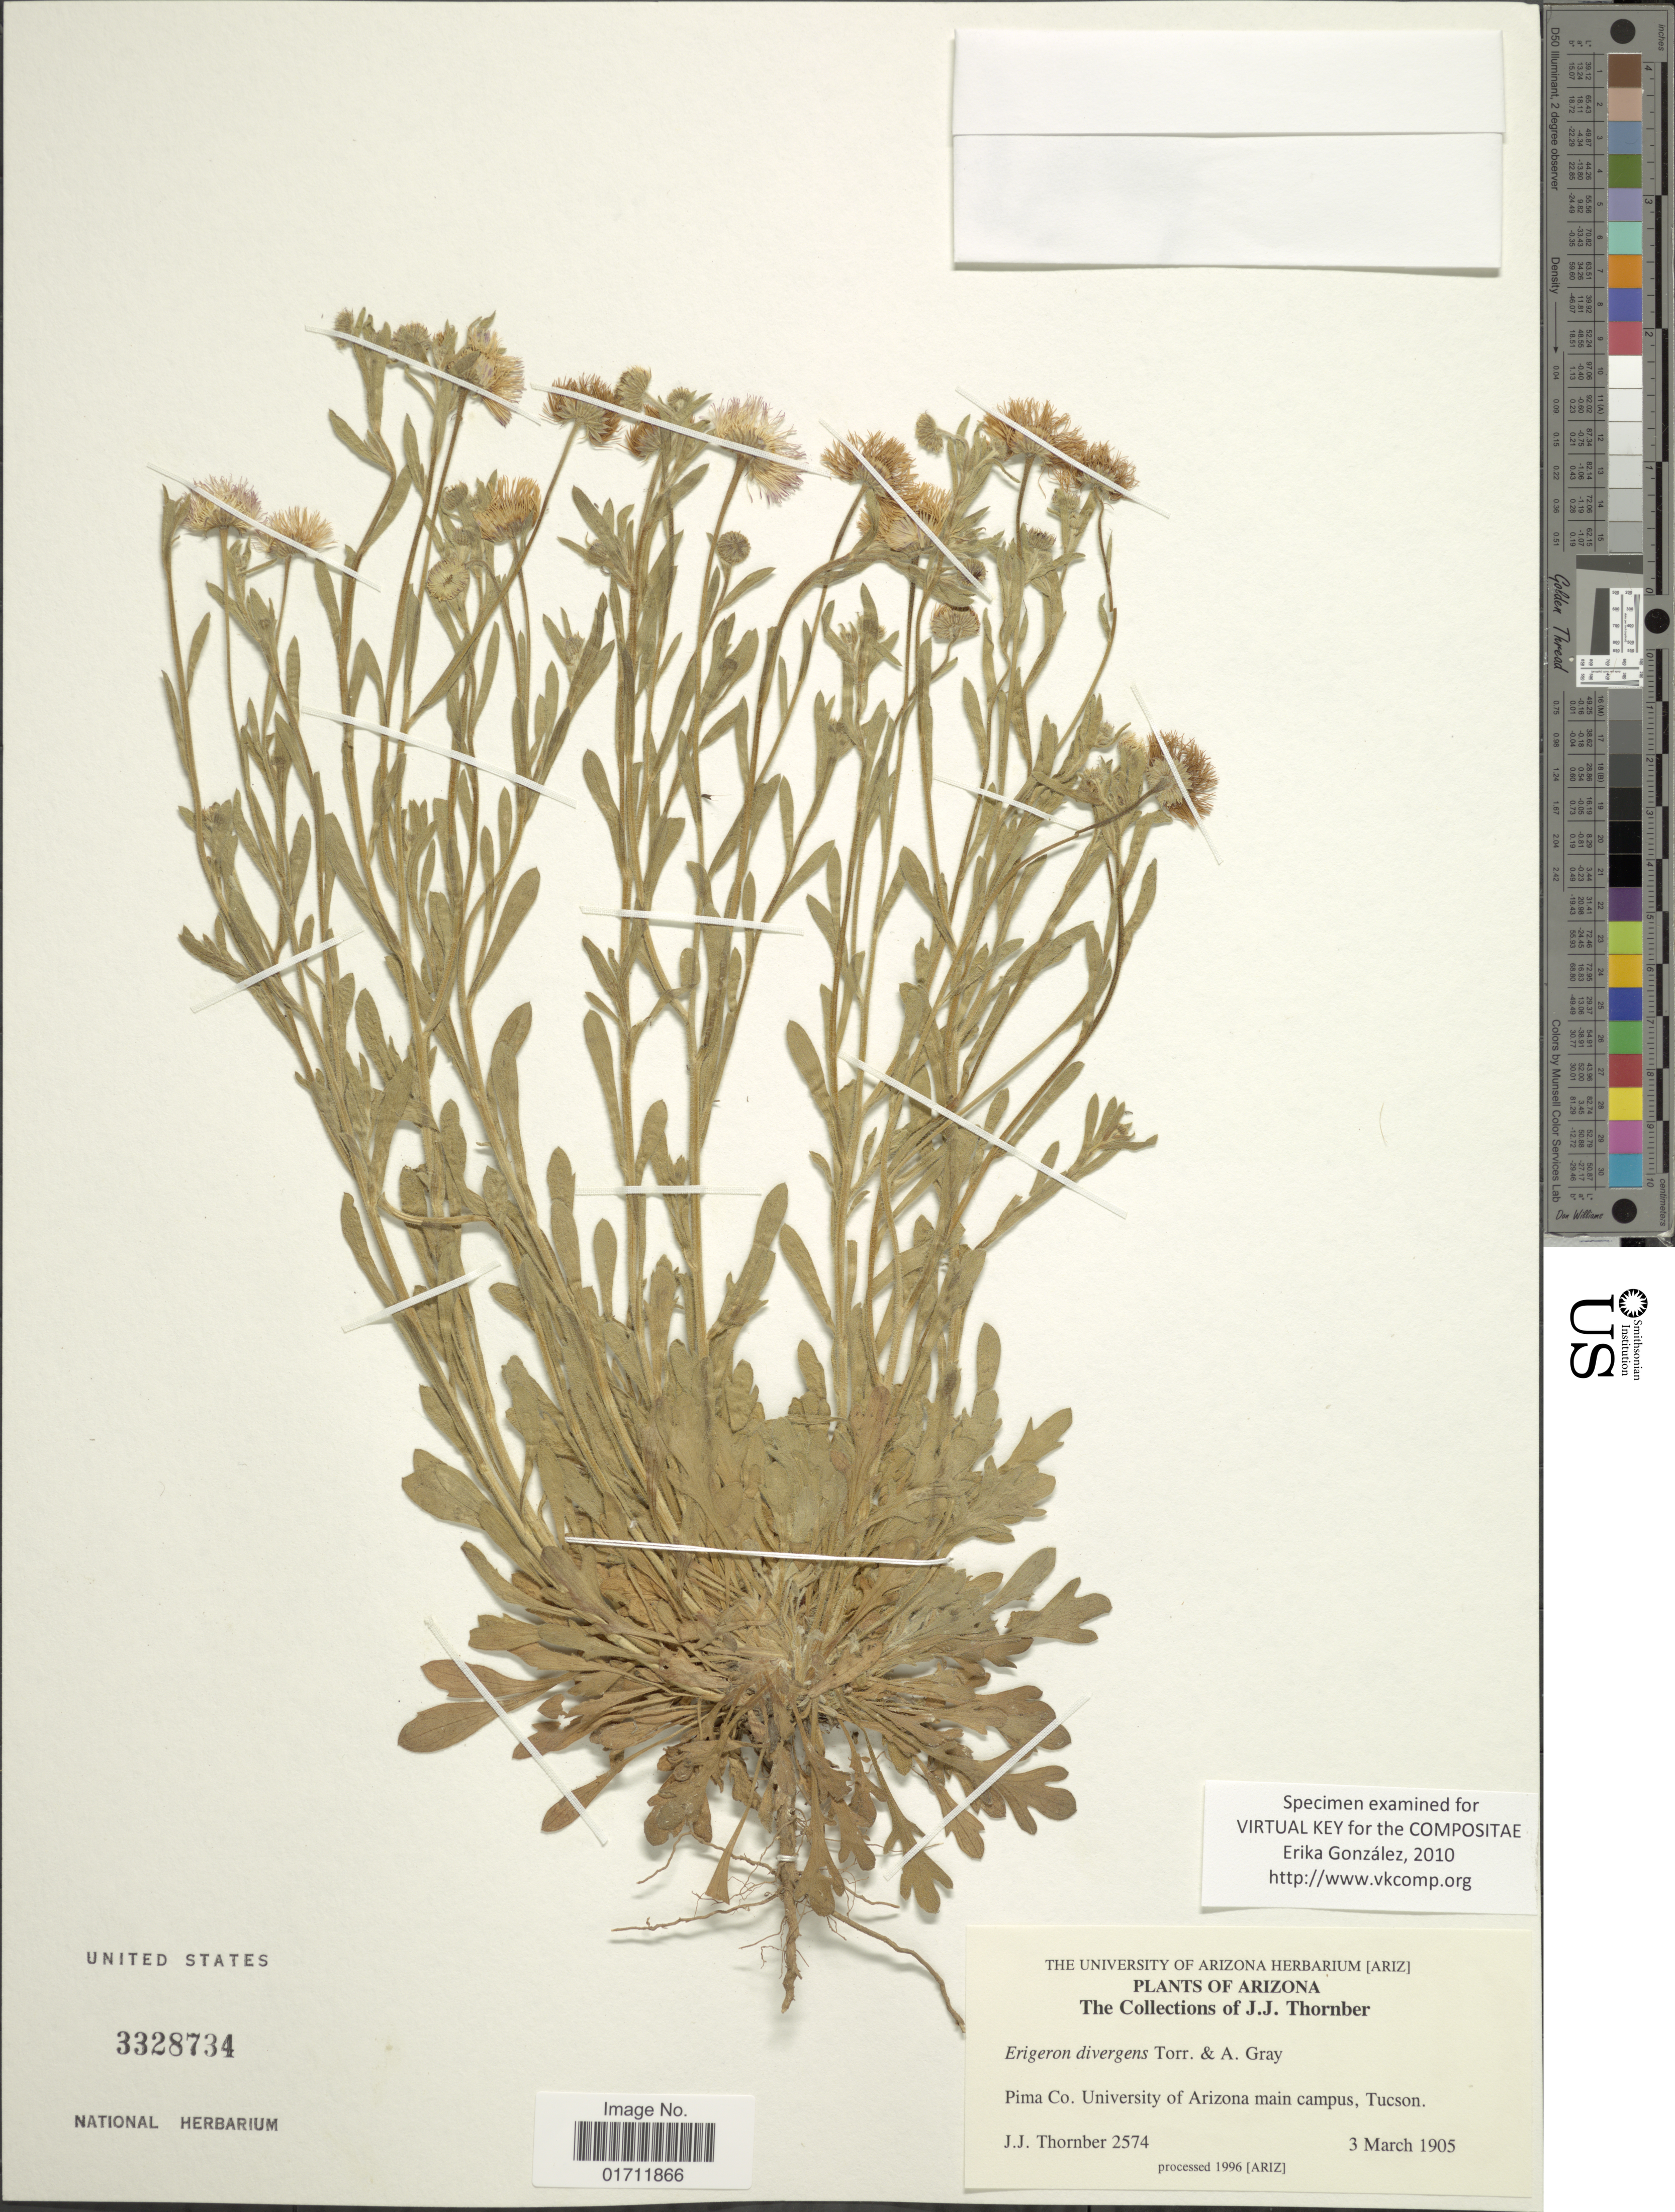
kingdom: Plantae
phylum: Tracheophyta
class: Magnoliopsida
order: Asterales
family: Asteraceae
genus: Erigeron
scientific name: Erigeron divergens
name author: Torr. & A. Gray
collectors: J. Thornber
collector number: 2574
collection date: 1905-03-03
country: United States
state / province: Arizona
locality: Pima Co. University of Arizona main campus, Tucson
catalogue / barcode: US 3328734